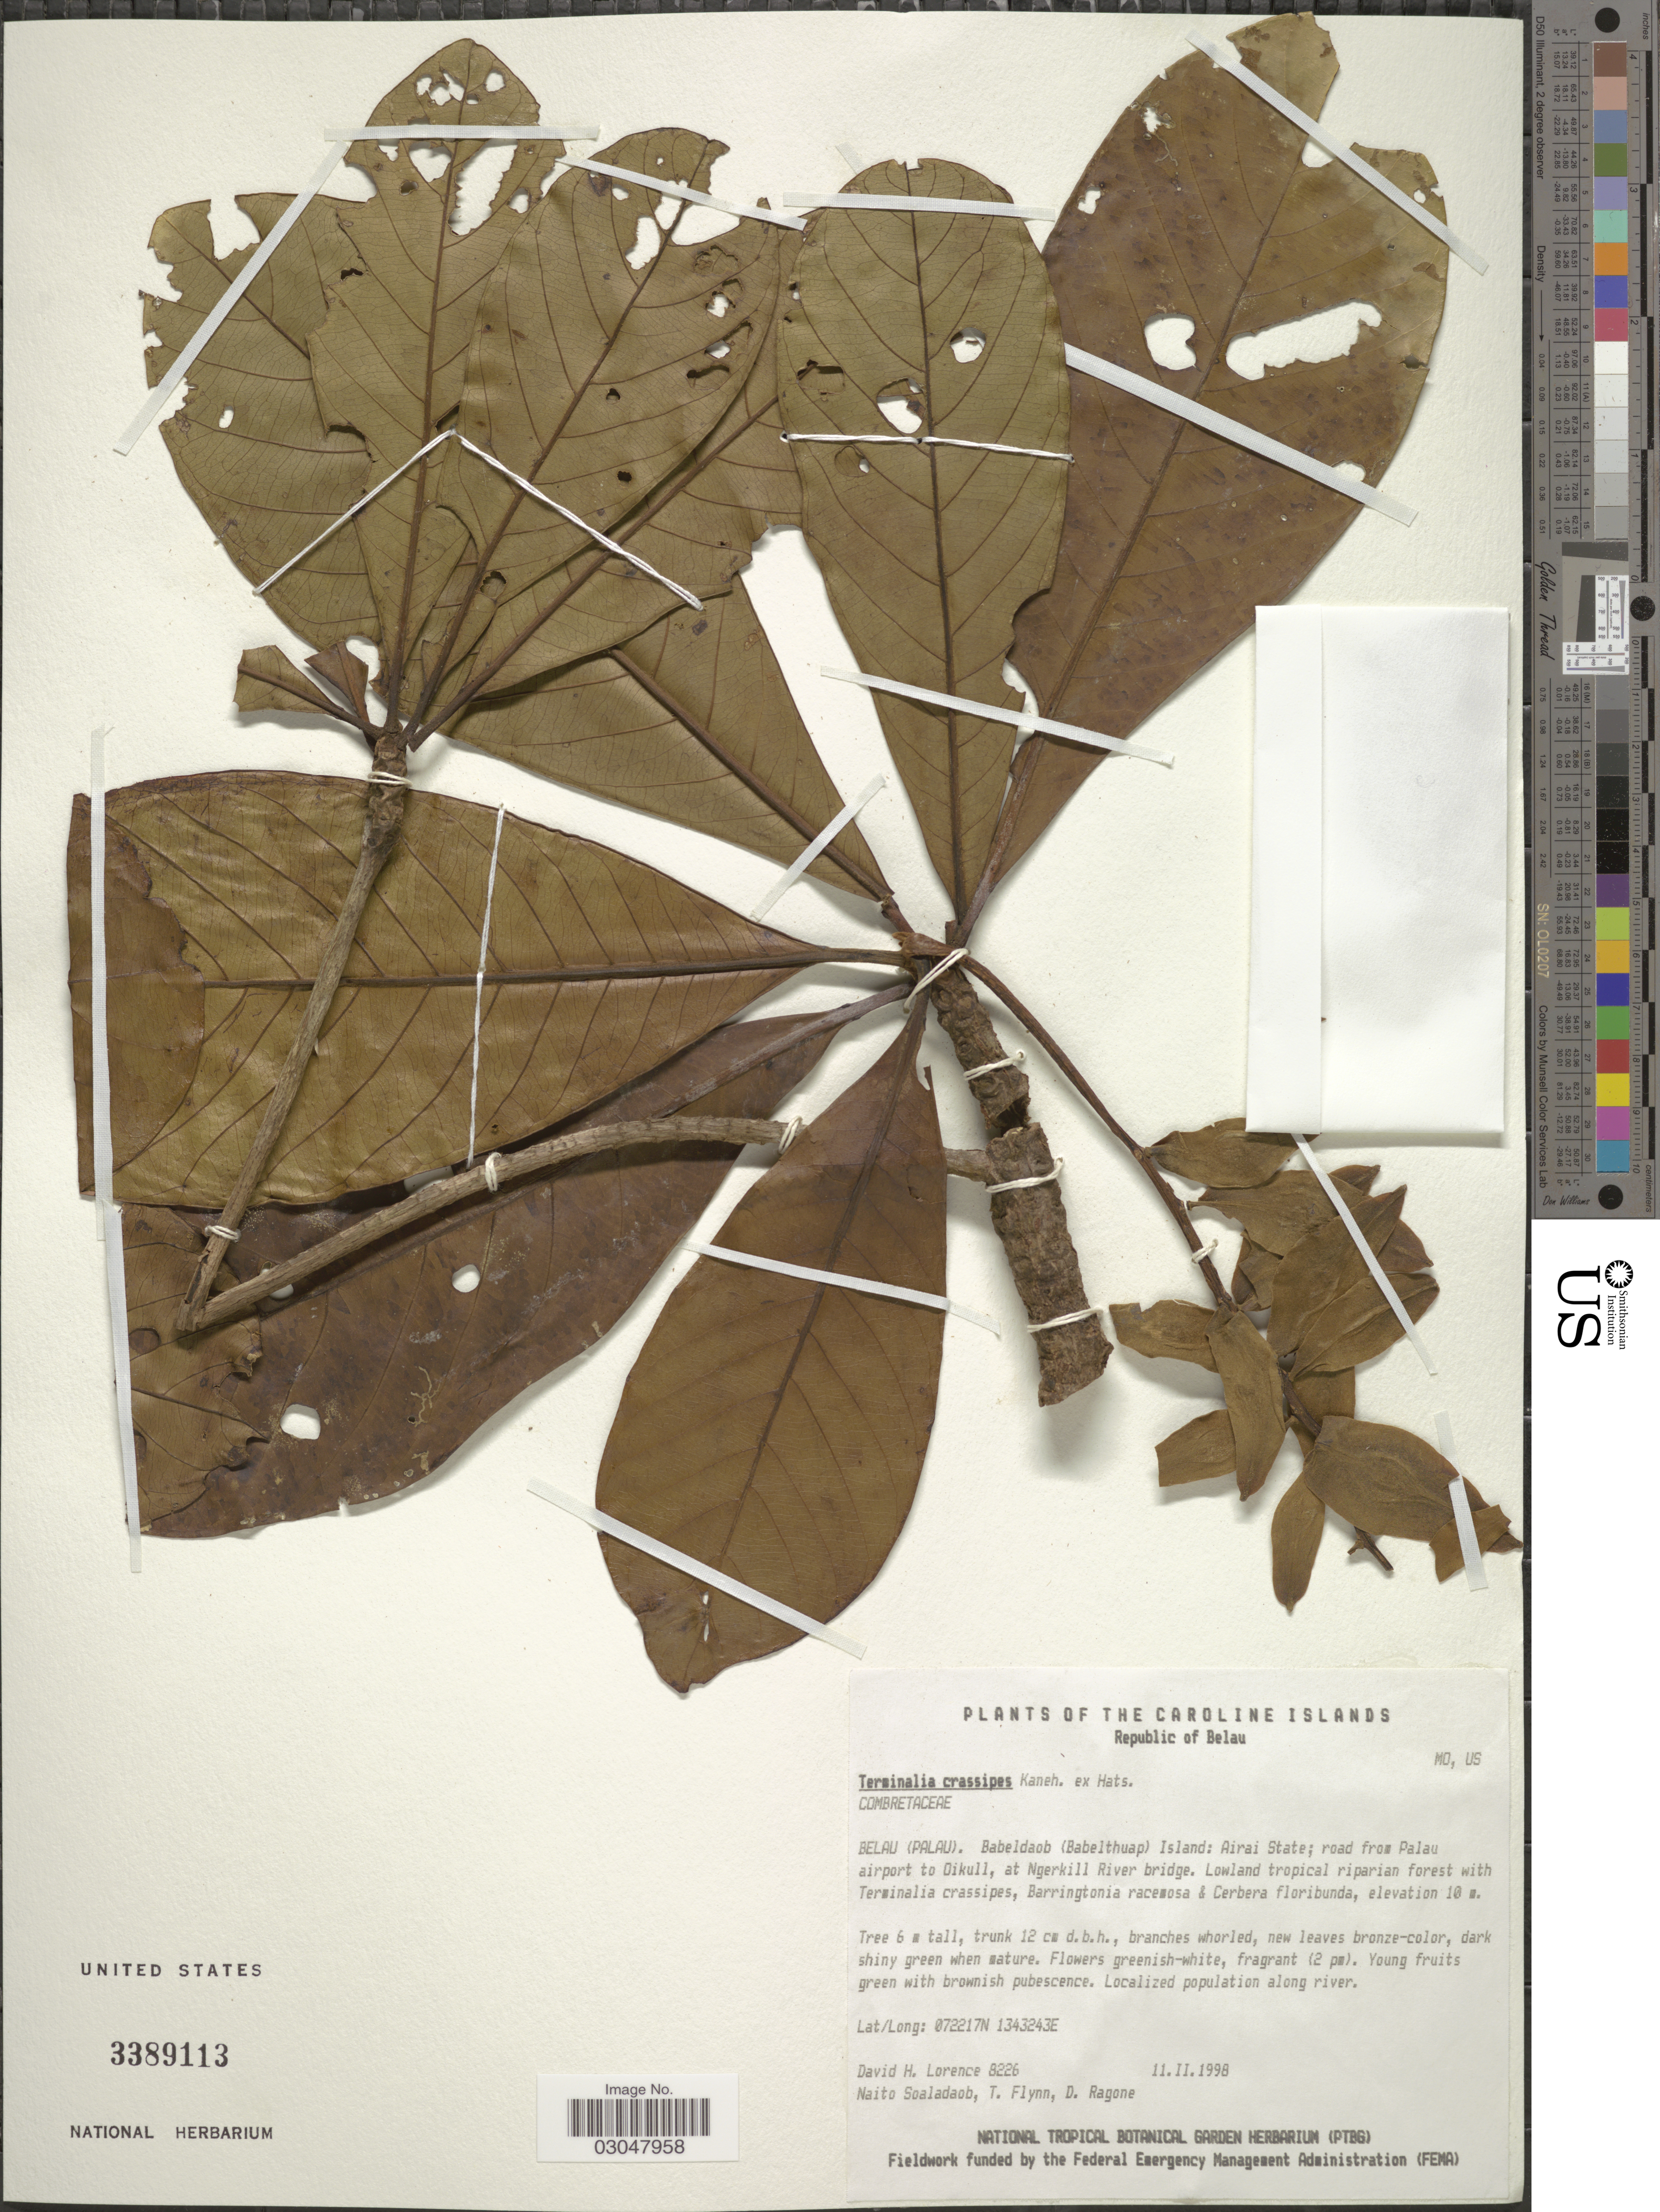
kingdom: Plantae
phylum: Tracheophyta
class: Magnoliopsida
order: Myrtales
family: Combretaceae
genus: Terminalia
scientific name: Terminalia crassipes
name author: Kaneh. & Hatus.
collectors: D. Lorence, N. Soaladaob, T. Flynn & D. Ragone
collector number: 8226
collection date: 1998-02-11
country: Palau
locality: Palau. Babeldaob (Babelthuap) Island: Airai State; road from Palau airport to Oikull, at Ngerkill River bridge.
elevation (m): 10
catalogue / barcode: US 3389113